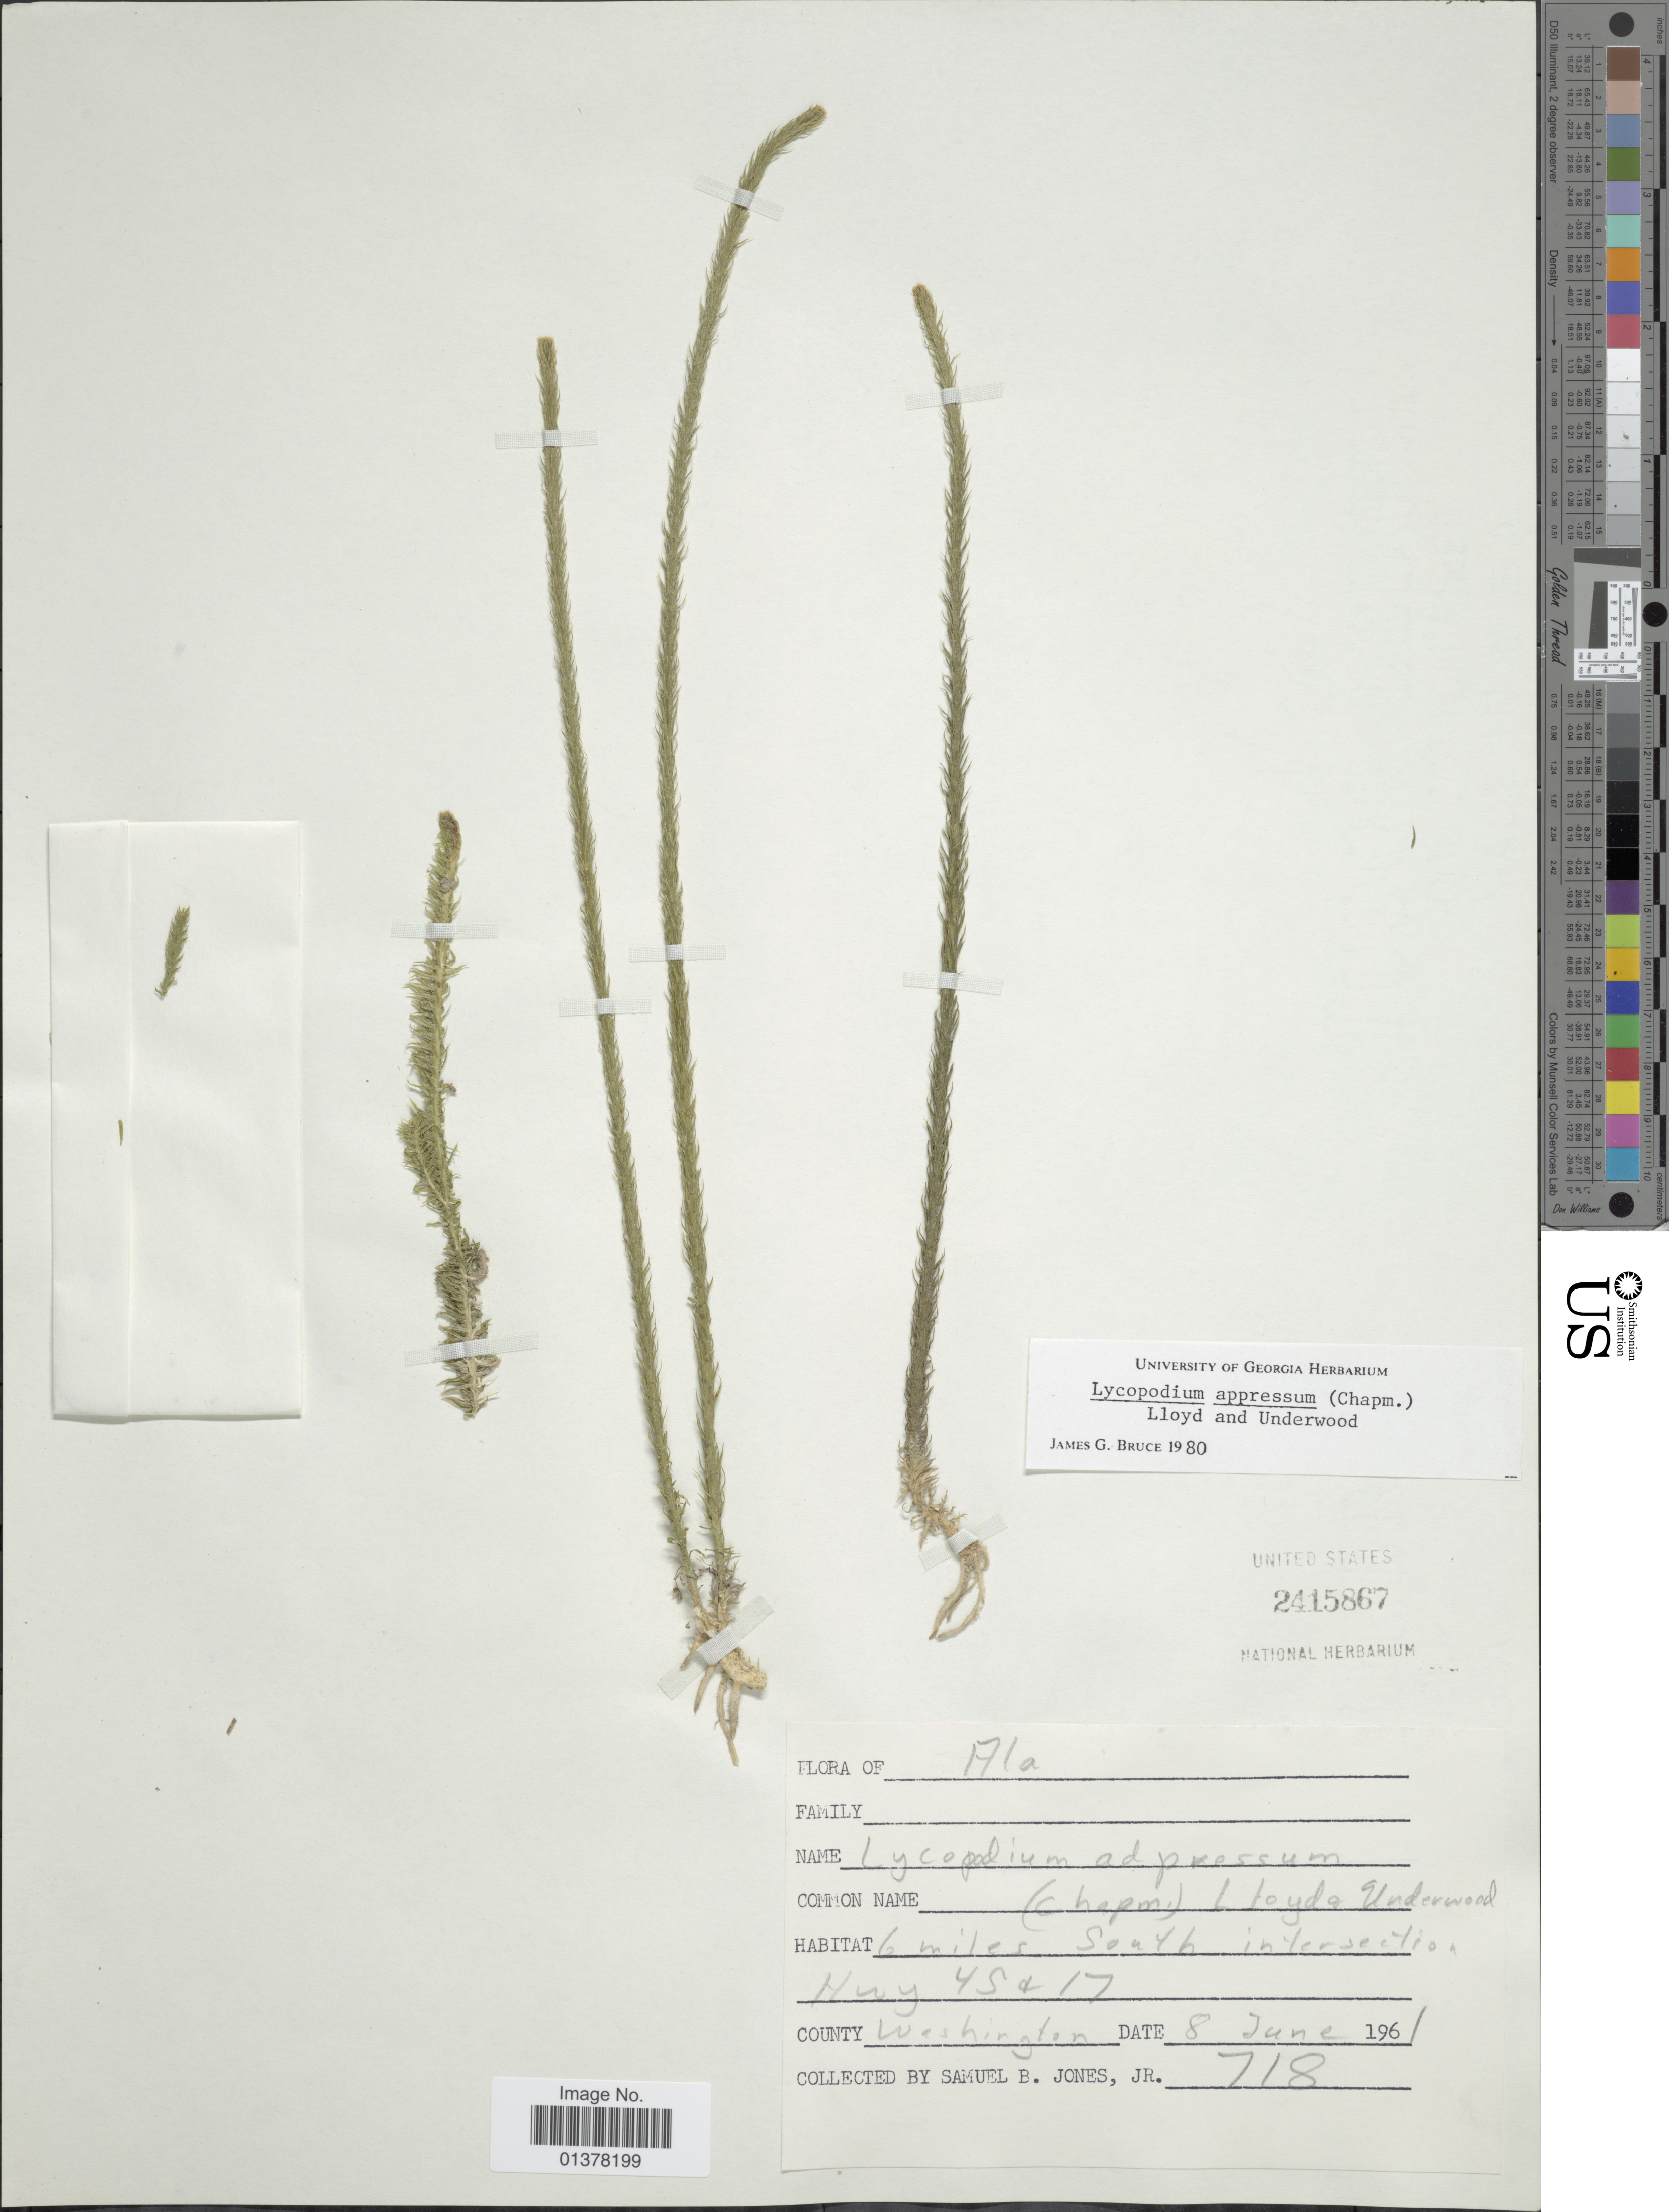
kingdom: Plantae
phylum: Tracheophyta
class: Lycopodiopsida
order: Lycopodiales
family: Lycopodiaceae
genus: Lycopodiella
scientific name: Lycopodiella appressa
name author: (Chapm.) Cranfill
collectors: S. B. Jones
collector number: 718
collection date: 1961-06-08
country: United States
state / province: Alabama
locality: Washington County, 6 miles south intersection Hwy 45 + 17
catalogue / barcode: US 2415867